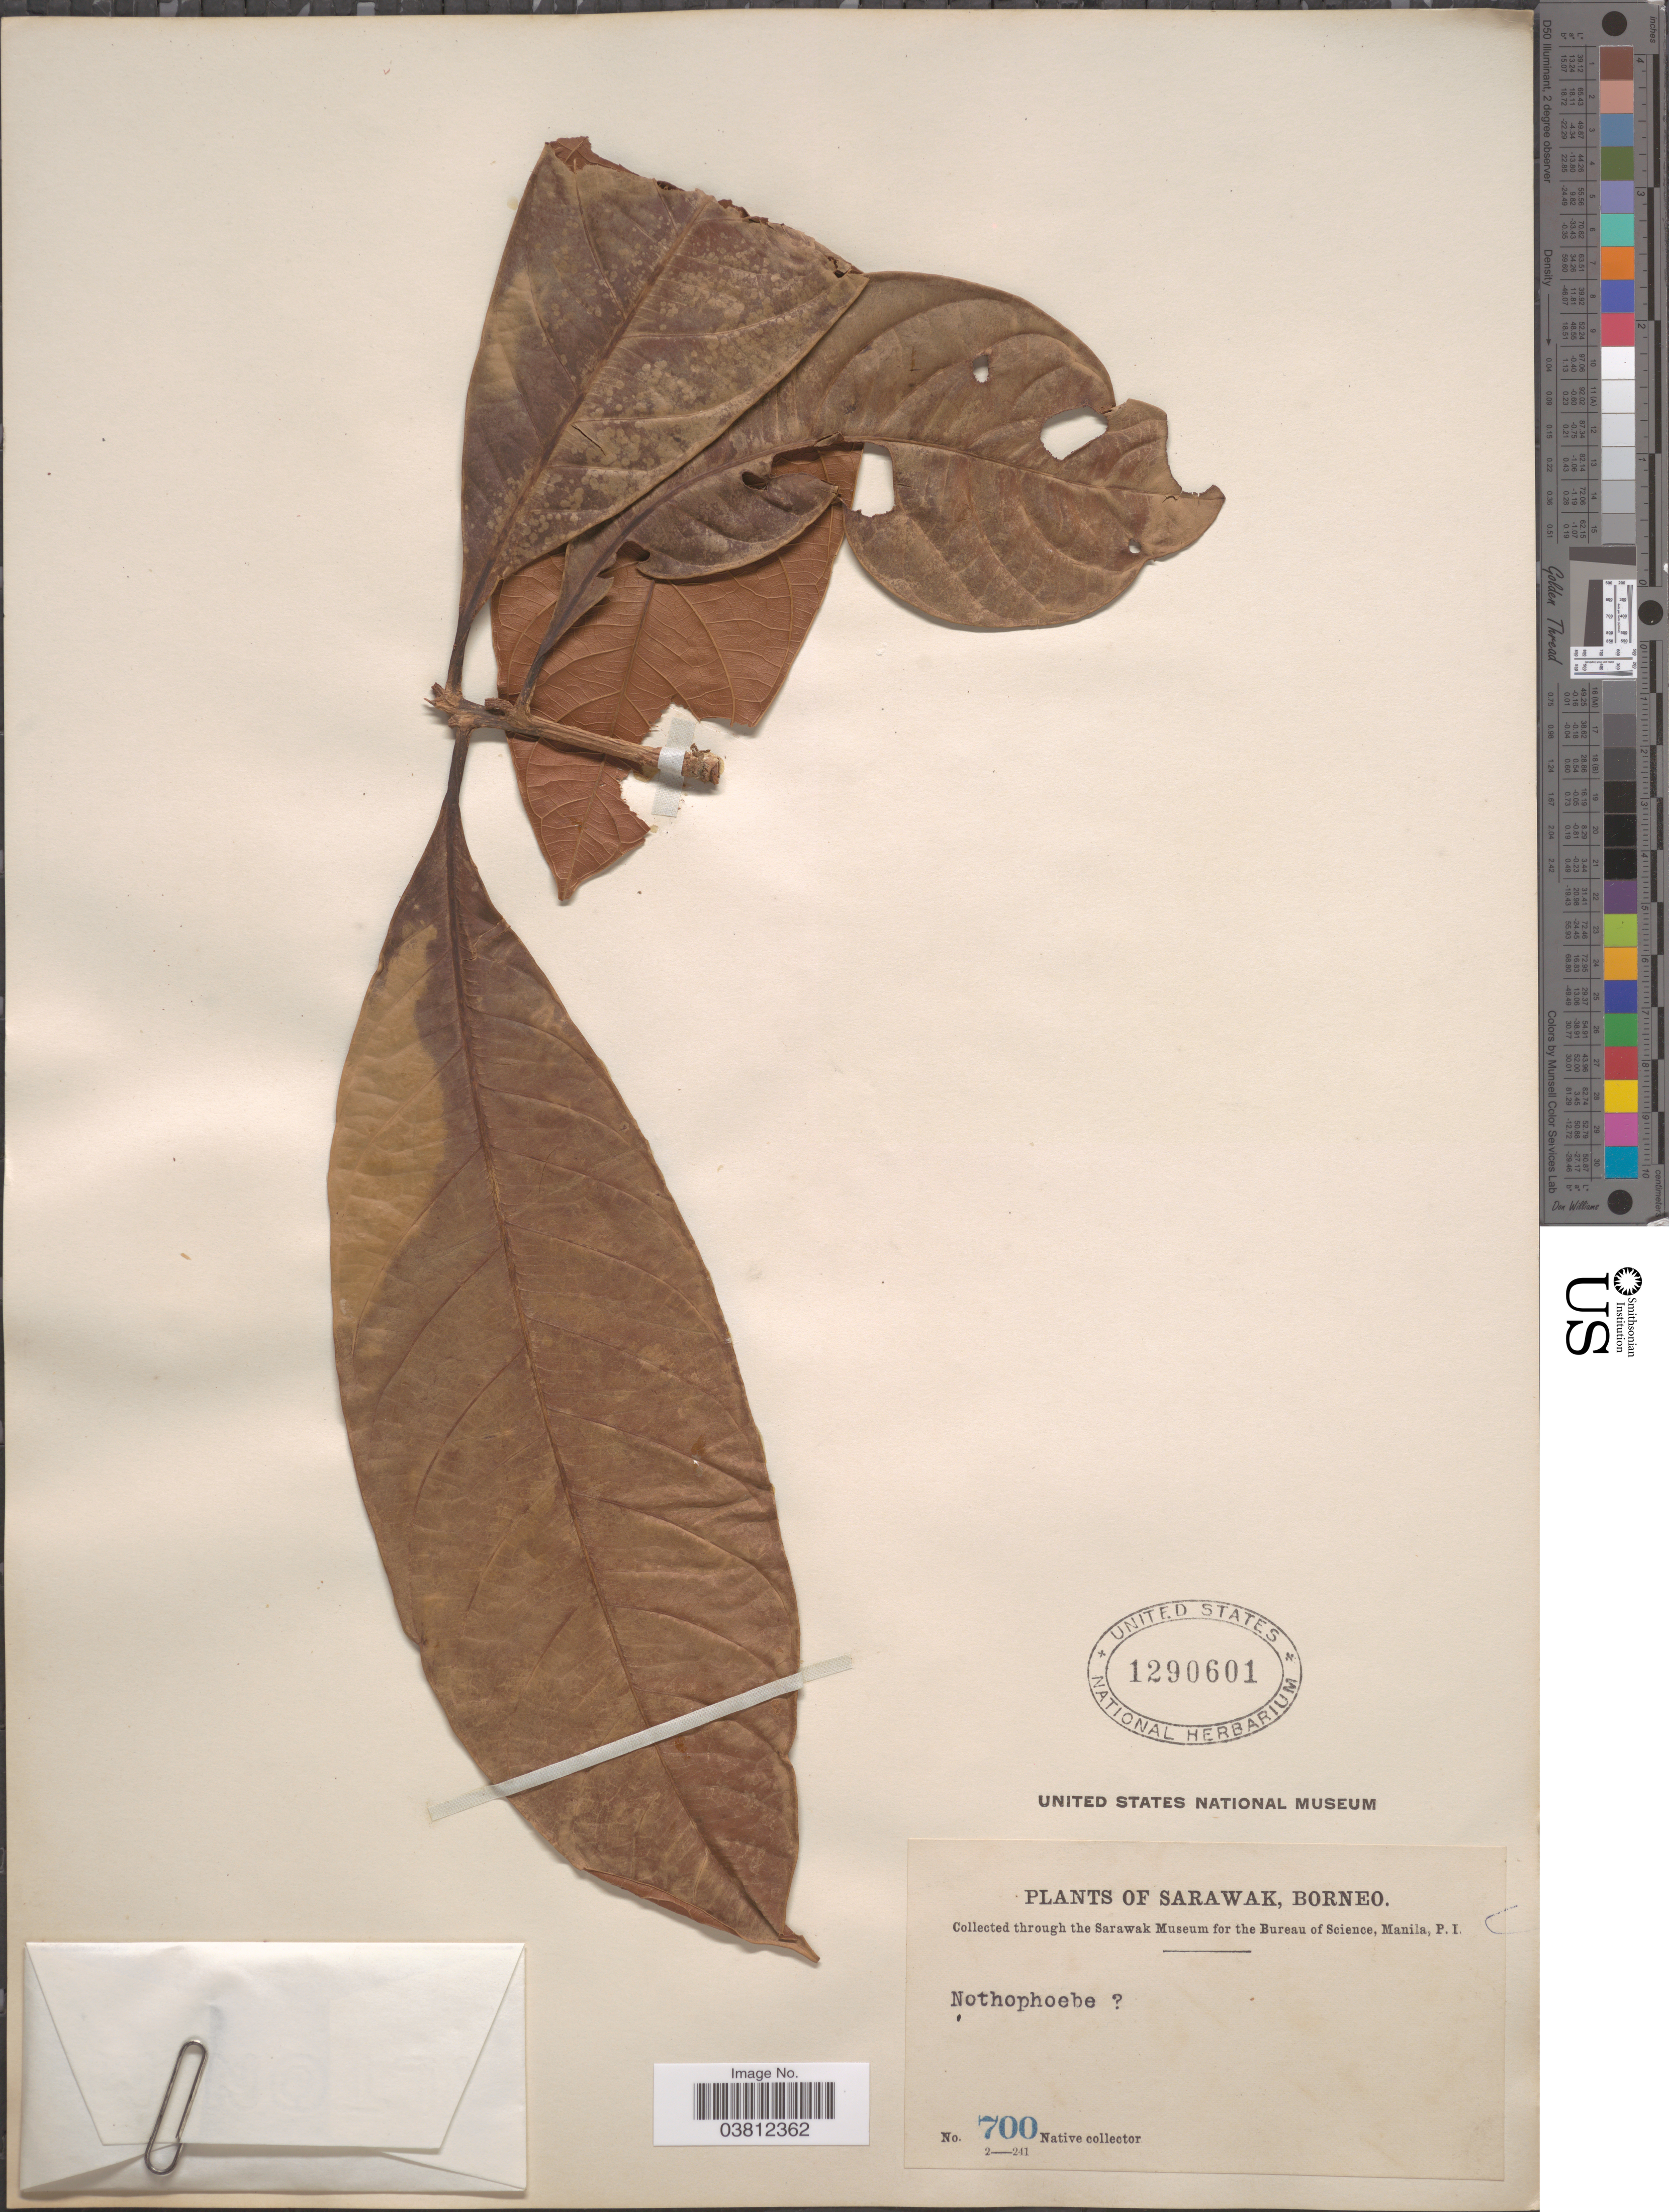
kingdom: Plantae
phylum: Tracheophyta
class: Magnoliopsida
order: Laurales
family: Lauraceae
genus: Nothaphoebe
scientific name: Nothaphoebe sp.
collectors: Native collector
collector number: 700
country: Malaysia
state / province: Sarawak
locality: Borneo.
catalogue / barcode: US 1290601